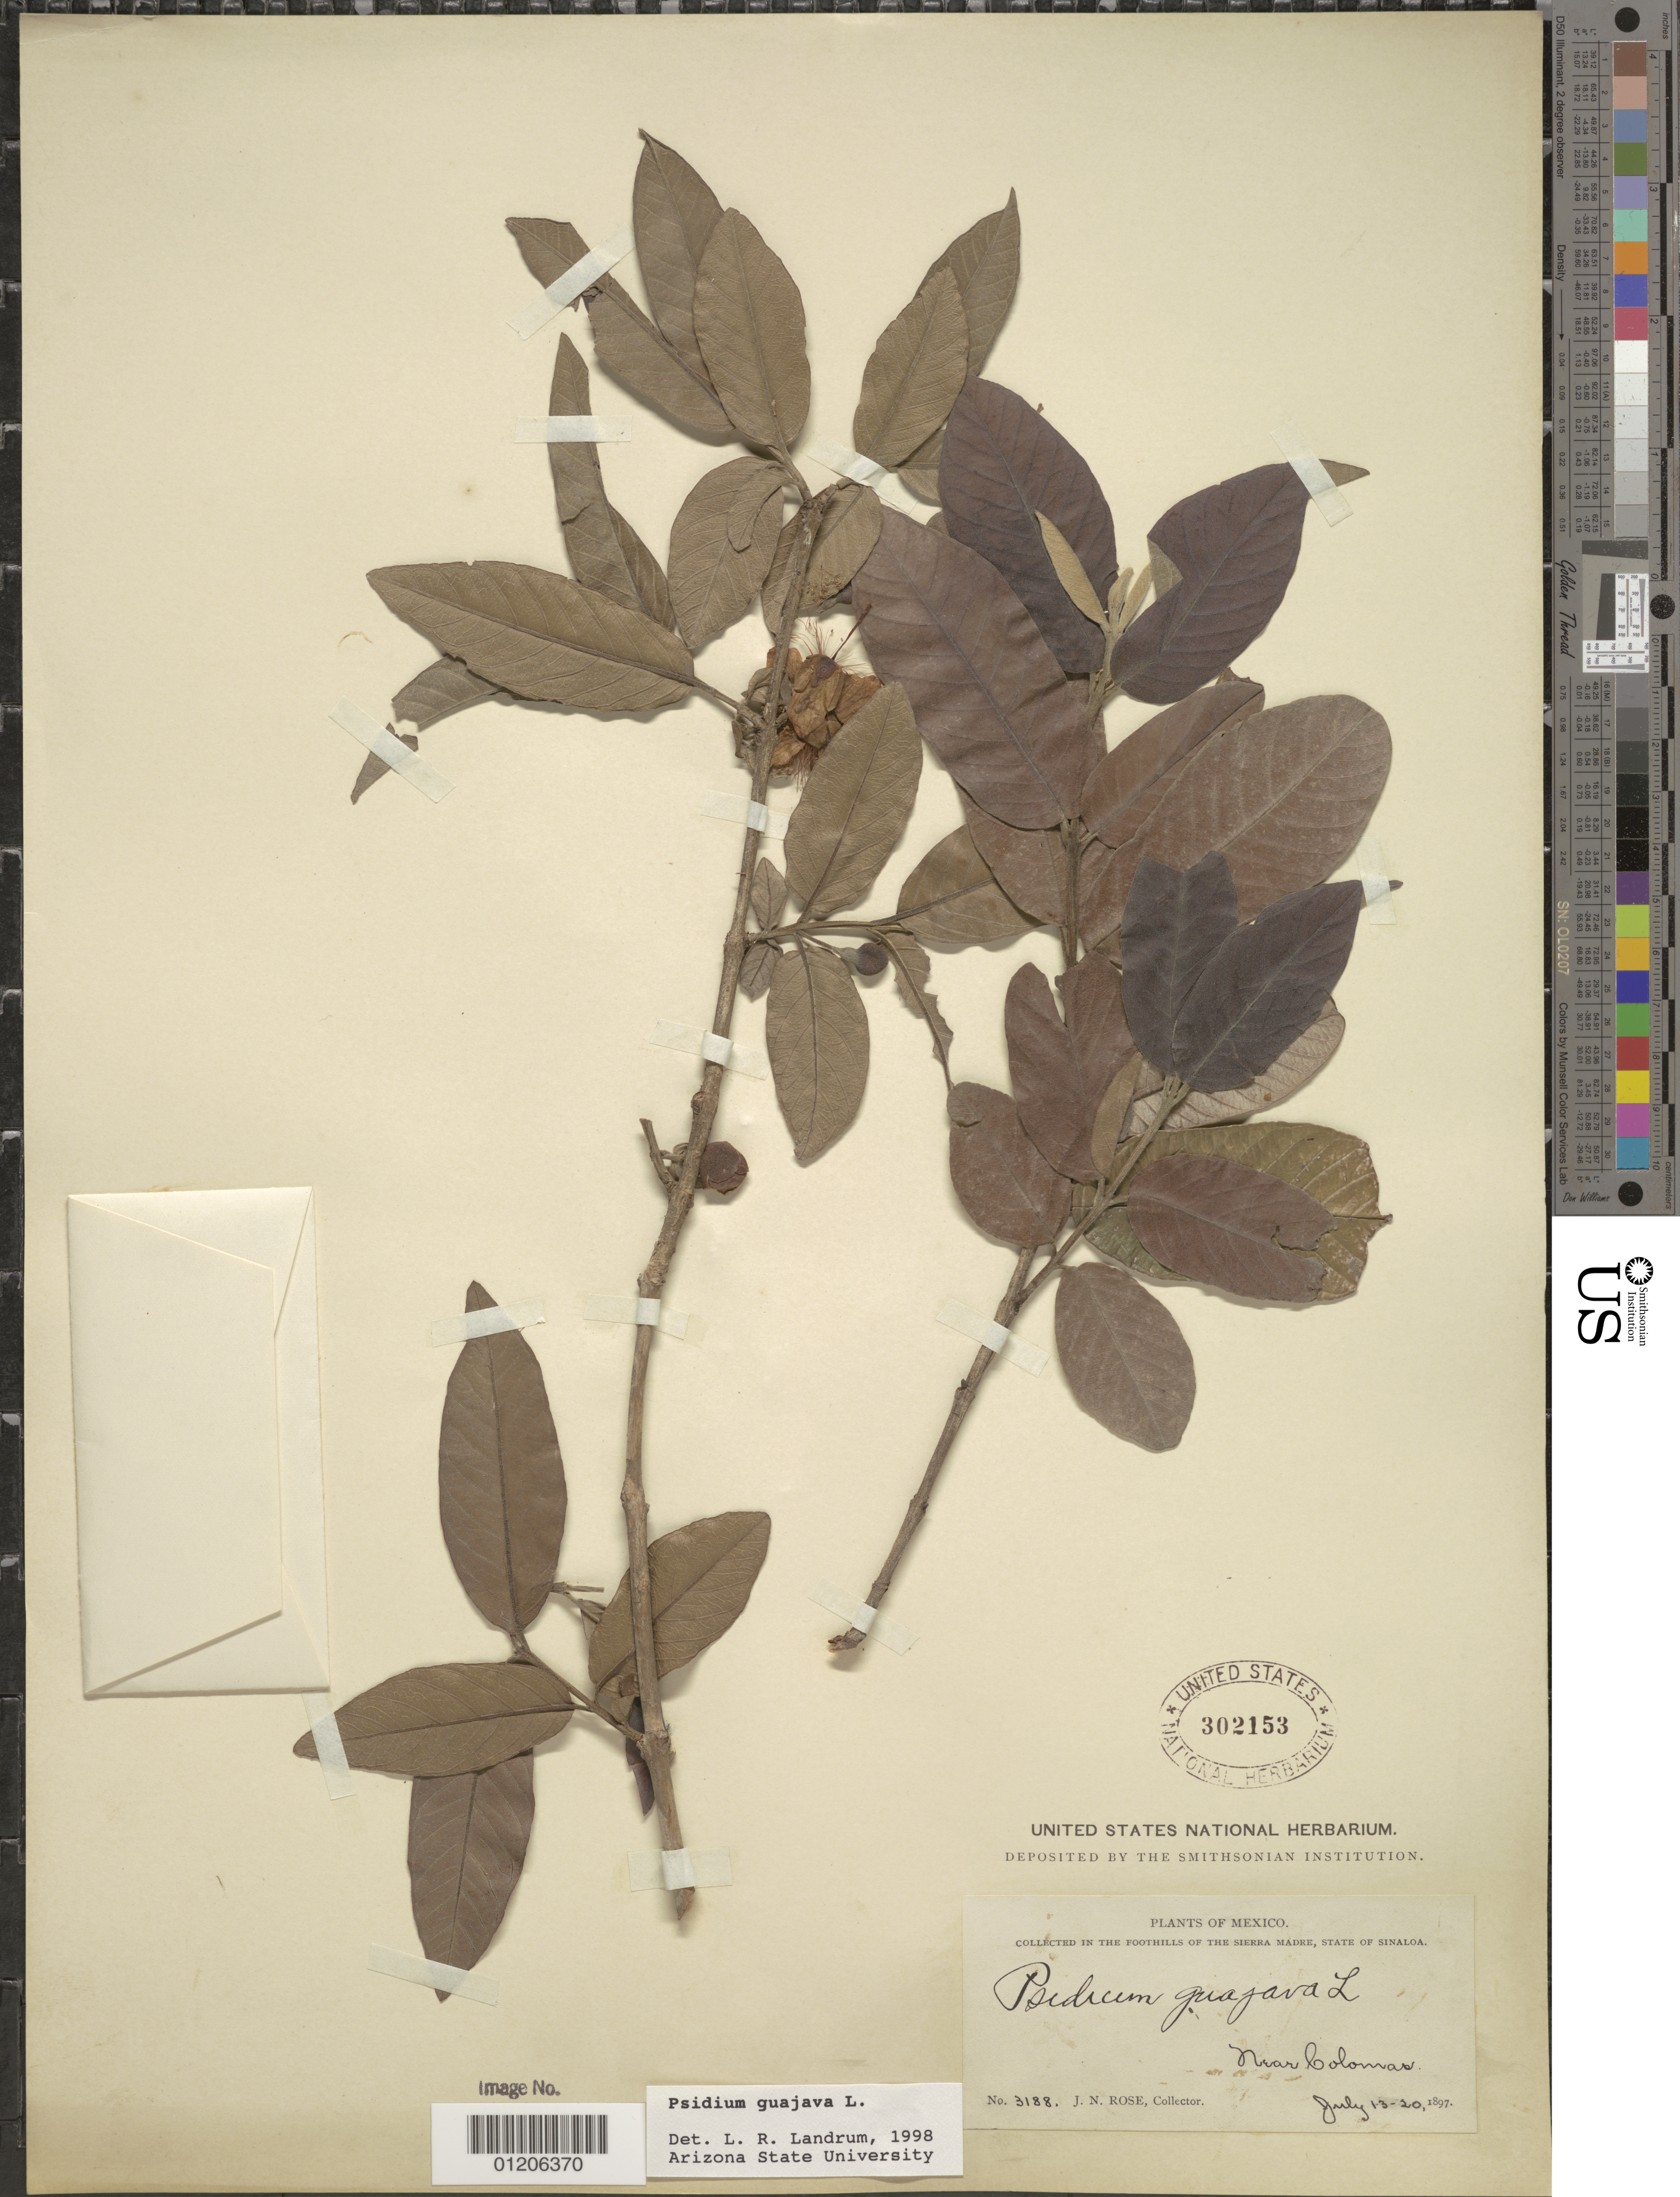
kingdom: Plantae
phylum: Tracheophyta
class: Magnoliopsida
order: Myrtales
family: Myrtaceae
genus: Psidium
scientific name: Psidium guajava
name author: L.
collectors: J. N. Rose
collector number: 3188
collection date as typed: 13 Jul 1897 to 20 Jul 1897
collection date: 1897-07-13/1897-07-20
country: Mexico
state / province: Sinaloa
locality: Near Colomas in the Foothills of the Sierra Madre, State of Sinaloa.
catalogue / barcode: US 302153